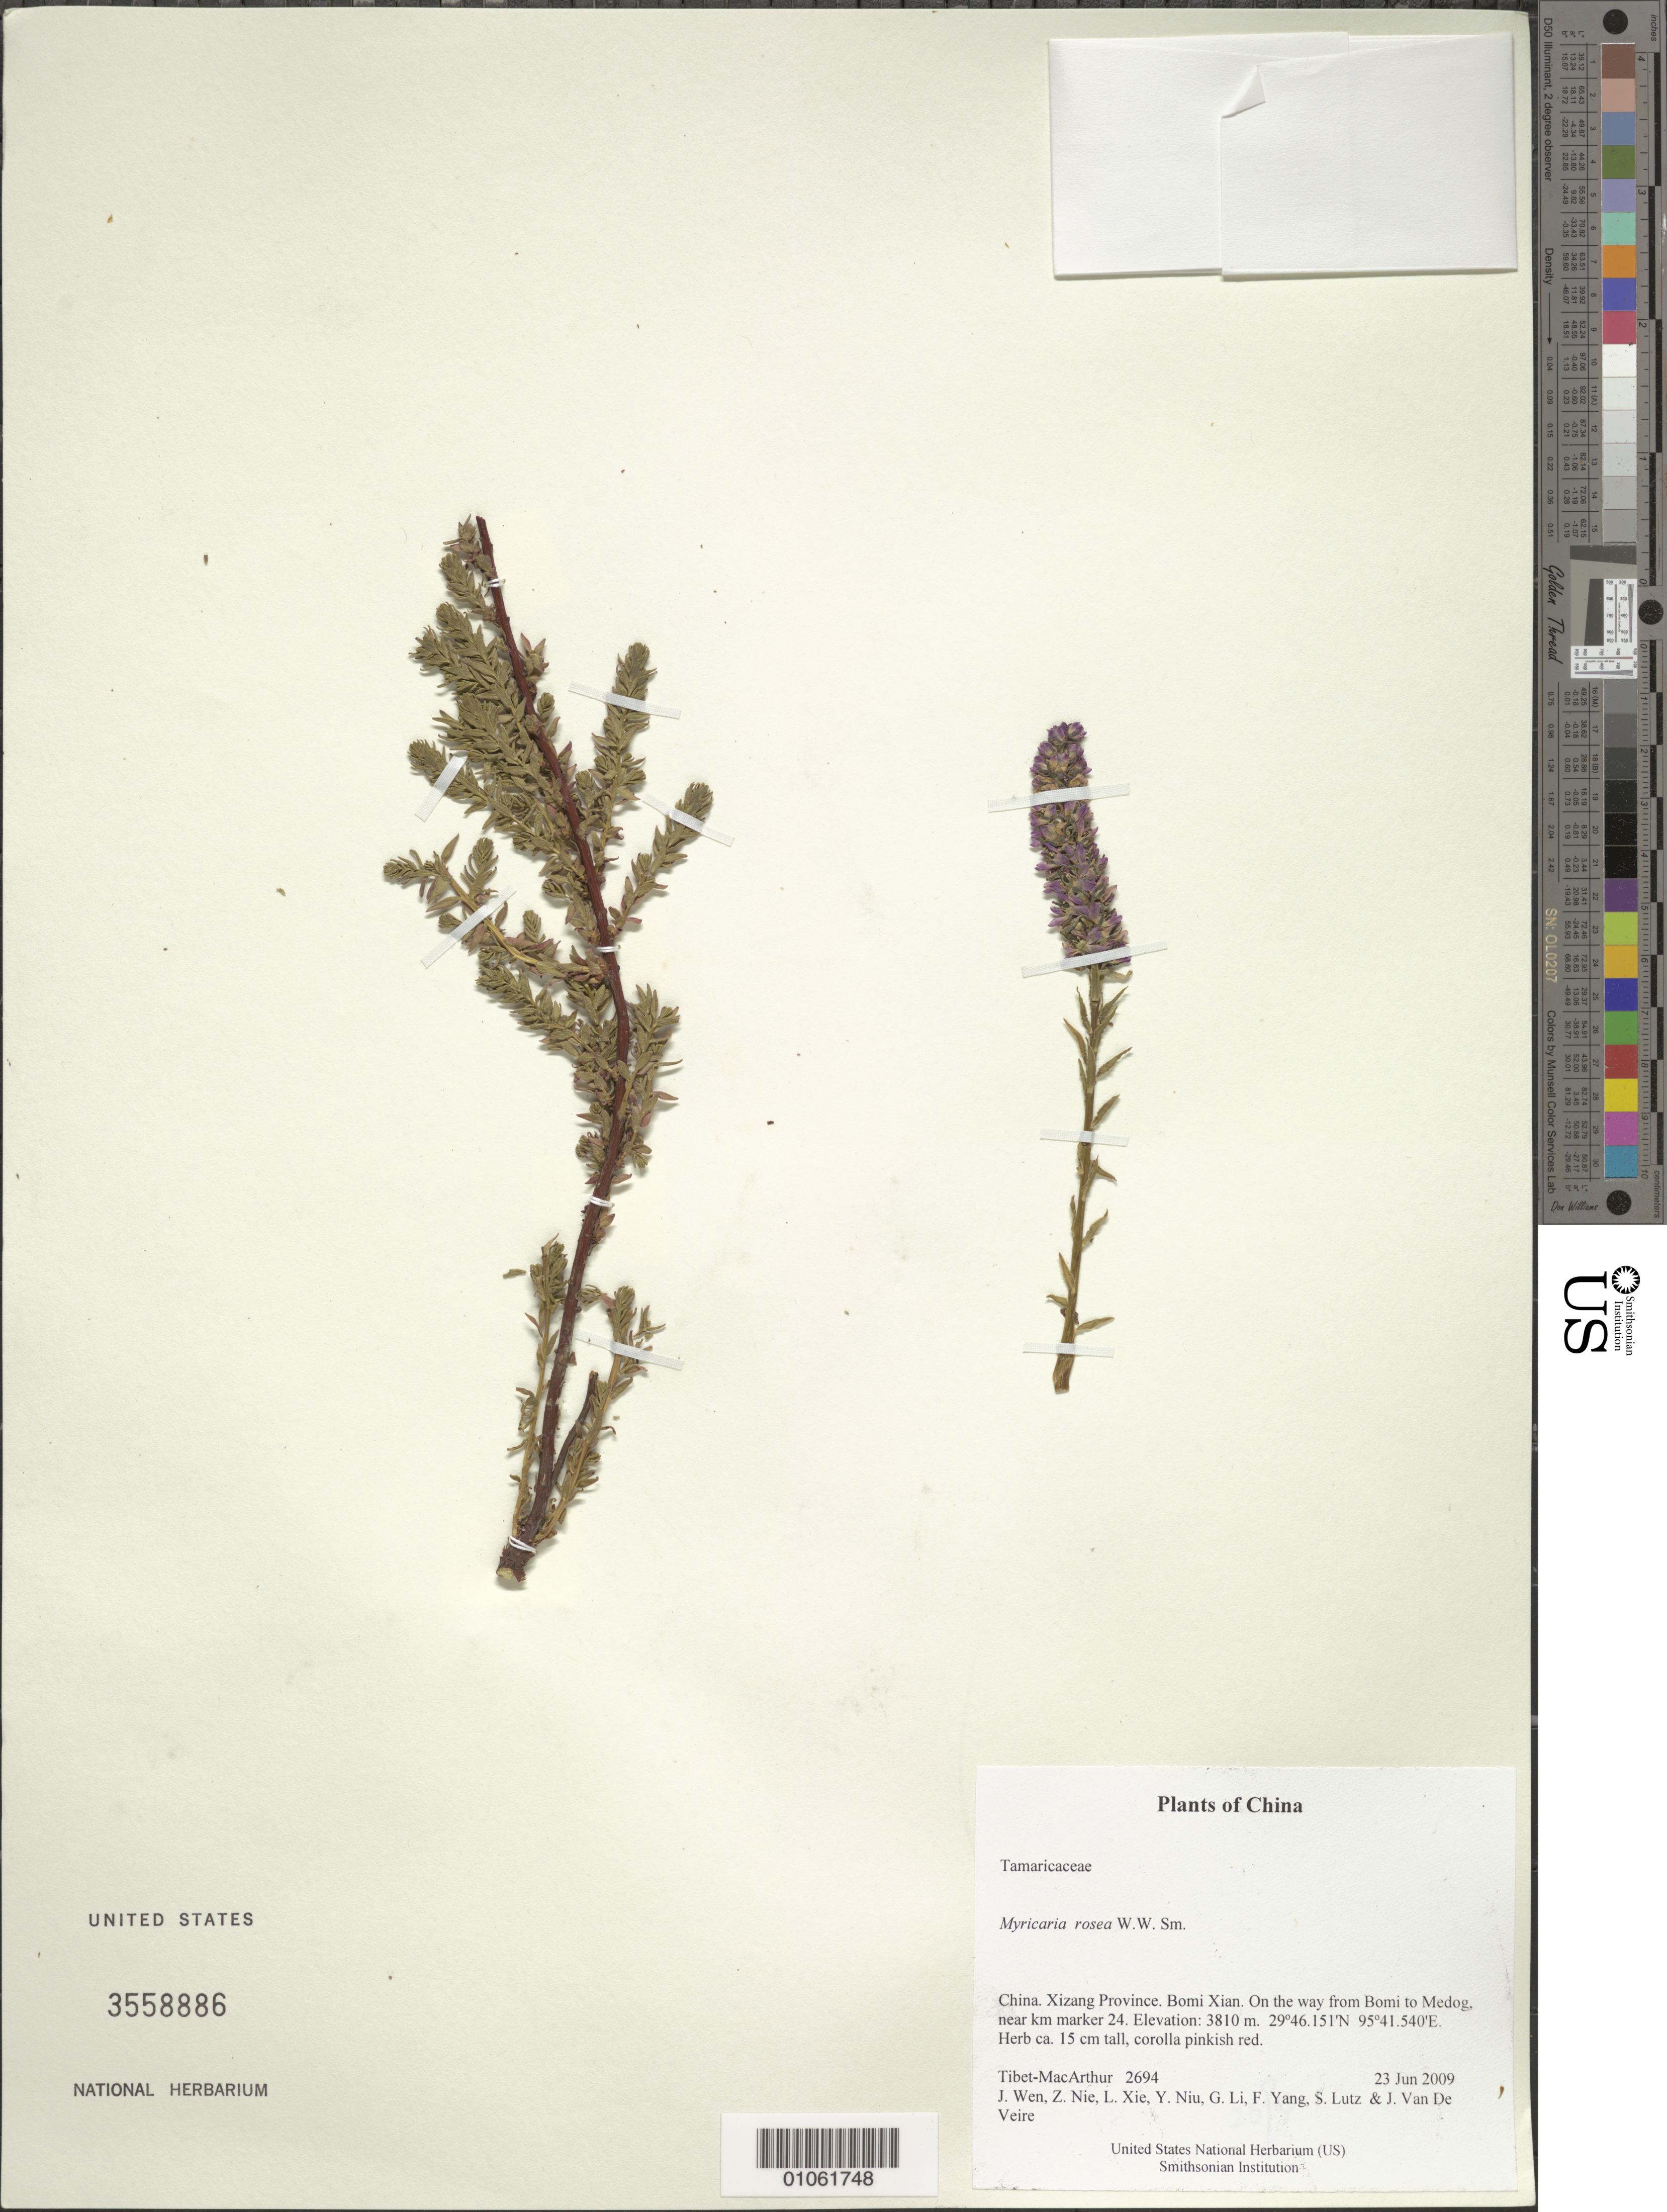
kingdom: Plantae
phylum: Tracheophyta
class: Magnoliopsida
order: Caryophyllales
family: Tamaricaceae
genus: Myricaria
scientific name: Myricaria rosea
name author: W.W. Sm.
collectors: Tibet-MacArthur, J. Wen, Z. Nie, L. Xie, Y. Niu, G. Li, F. Yang, S. Lutz & J. Van De Veire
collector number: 2694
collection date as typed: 23 Jun 2009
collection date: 2009-06-23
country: China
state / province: Xizang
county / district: Bomi Xian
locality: On the way from Bomi to Medog, near km marker 24.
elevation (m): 3810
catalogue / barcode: US 3558886